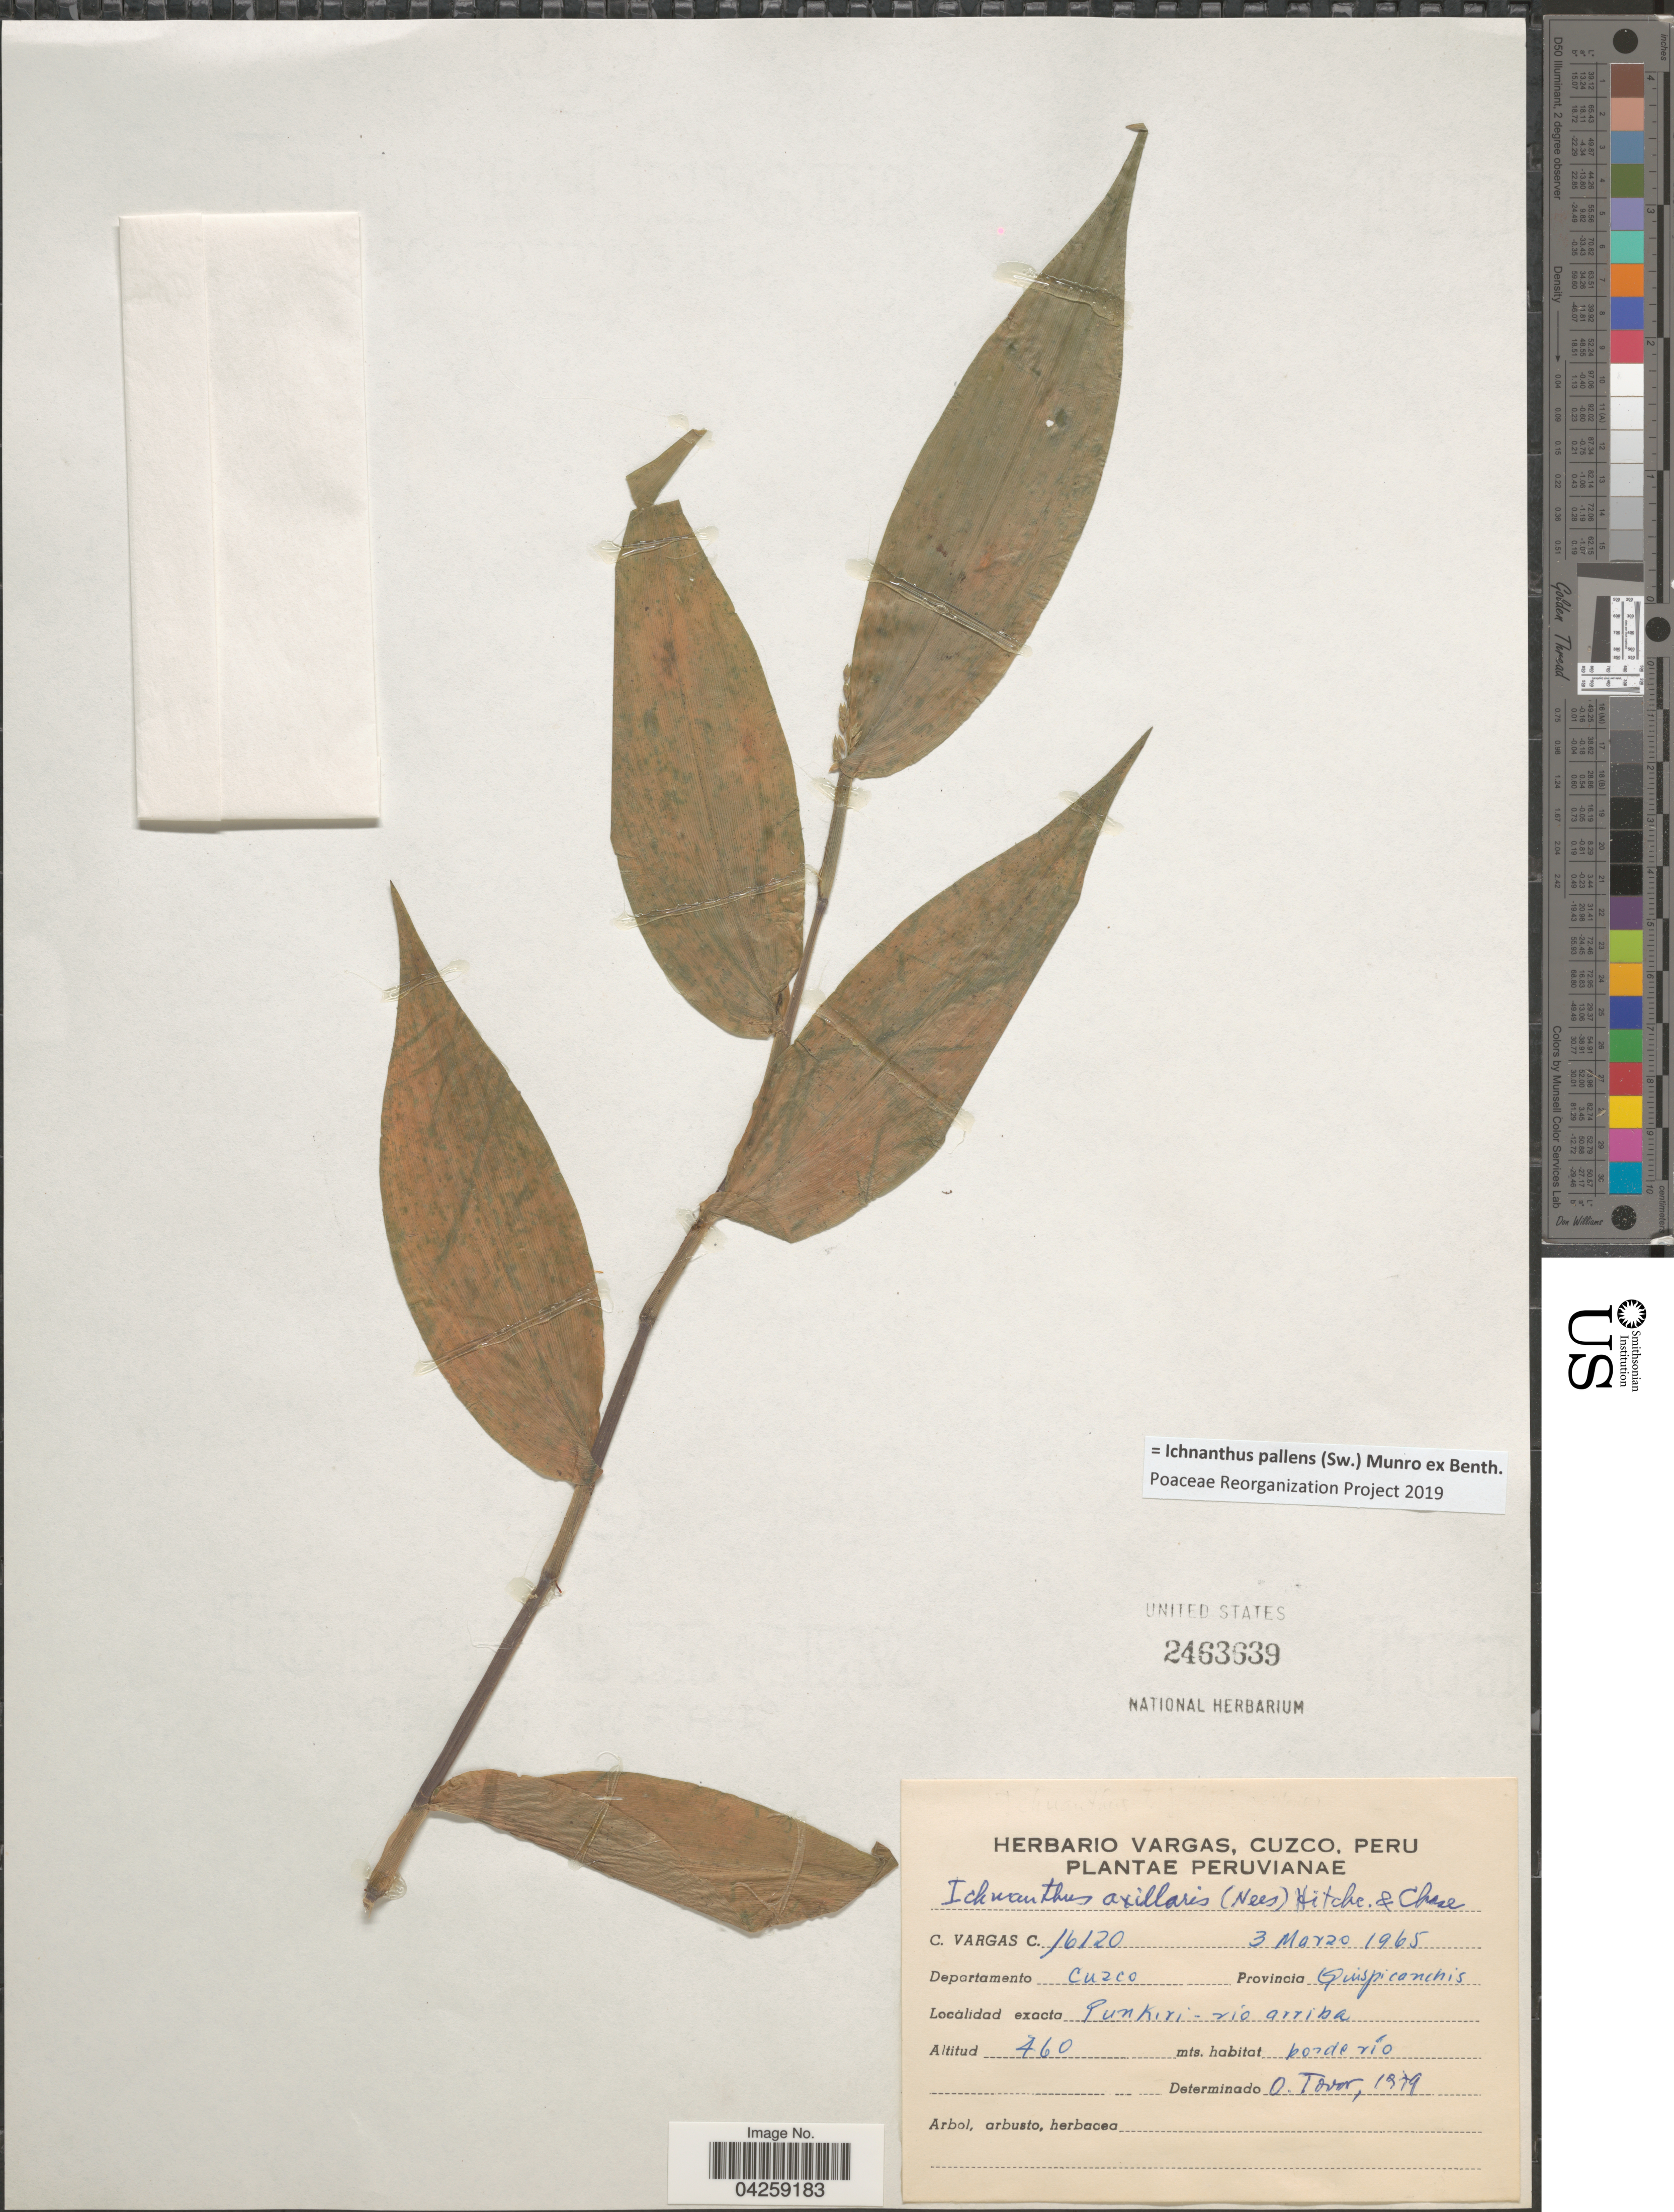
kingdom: Plantae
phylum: Tracheophyta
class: Liliopsida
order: Poales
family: Poaceae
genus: Ichnanthus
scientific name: Ichnanthus pallens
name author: (Sw.) Munro ex Benth.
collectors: C. Vargas Calderón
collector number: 16120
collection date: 1965-03-03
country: Peru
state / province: Cusco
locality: Departamento Cuzco. Provincia Quispicanchis. Punkiri - rio arriba.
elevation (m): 460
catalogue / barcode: US 2463639